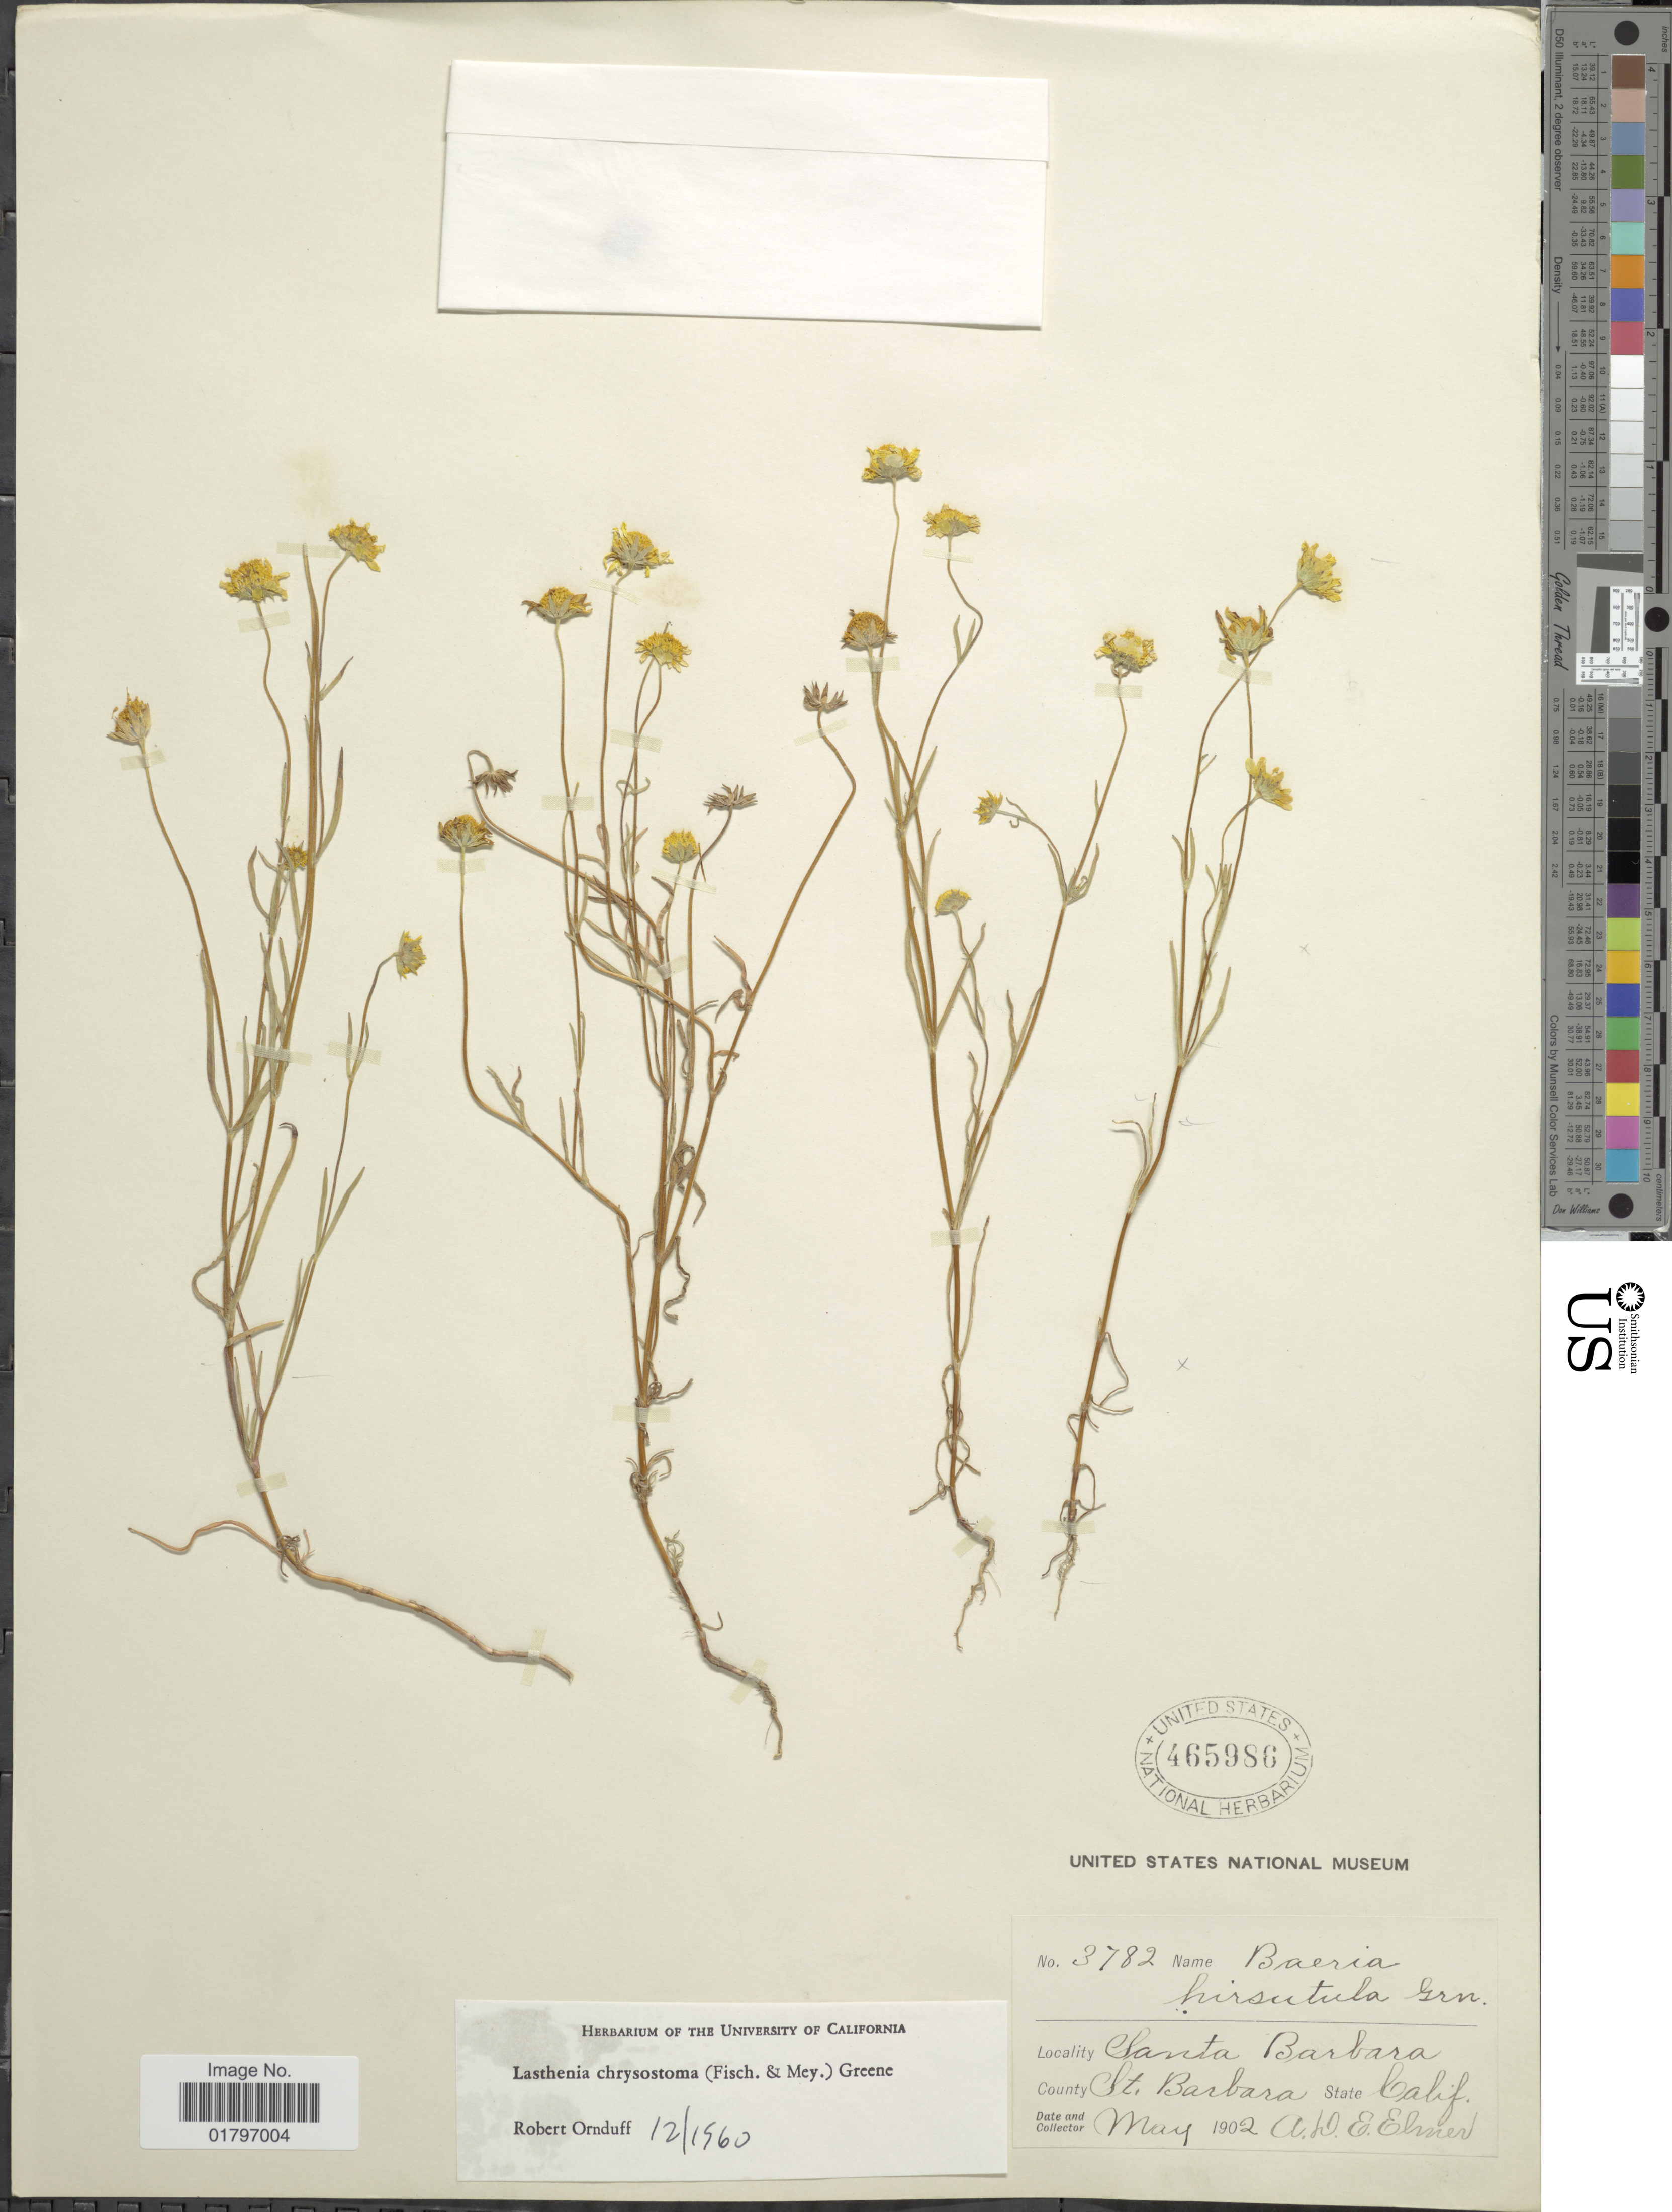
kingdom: Plantae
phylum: Tracheophyta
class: Magnoliopsida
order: Asterales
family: Asteraceae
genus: Lasthenia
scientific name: Lasthenia chrysostoma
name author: (Fisch. & C.A. Mey.) Greene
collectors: A. D. E. Elmer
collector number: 3782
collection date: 1902-05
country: United States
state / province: California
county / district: Santa Barbara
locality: Santa Barbara. County St. Barbara. State Calif.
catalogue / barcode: US 465986